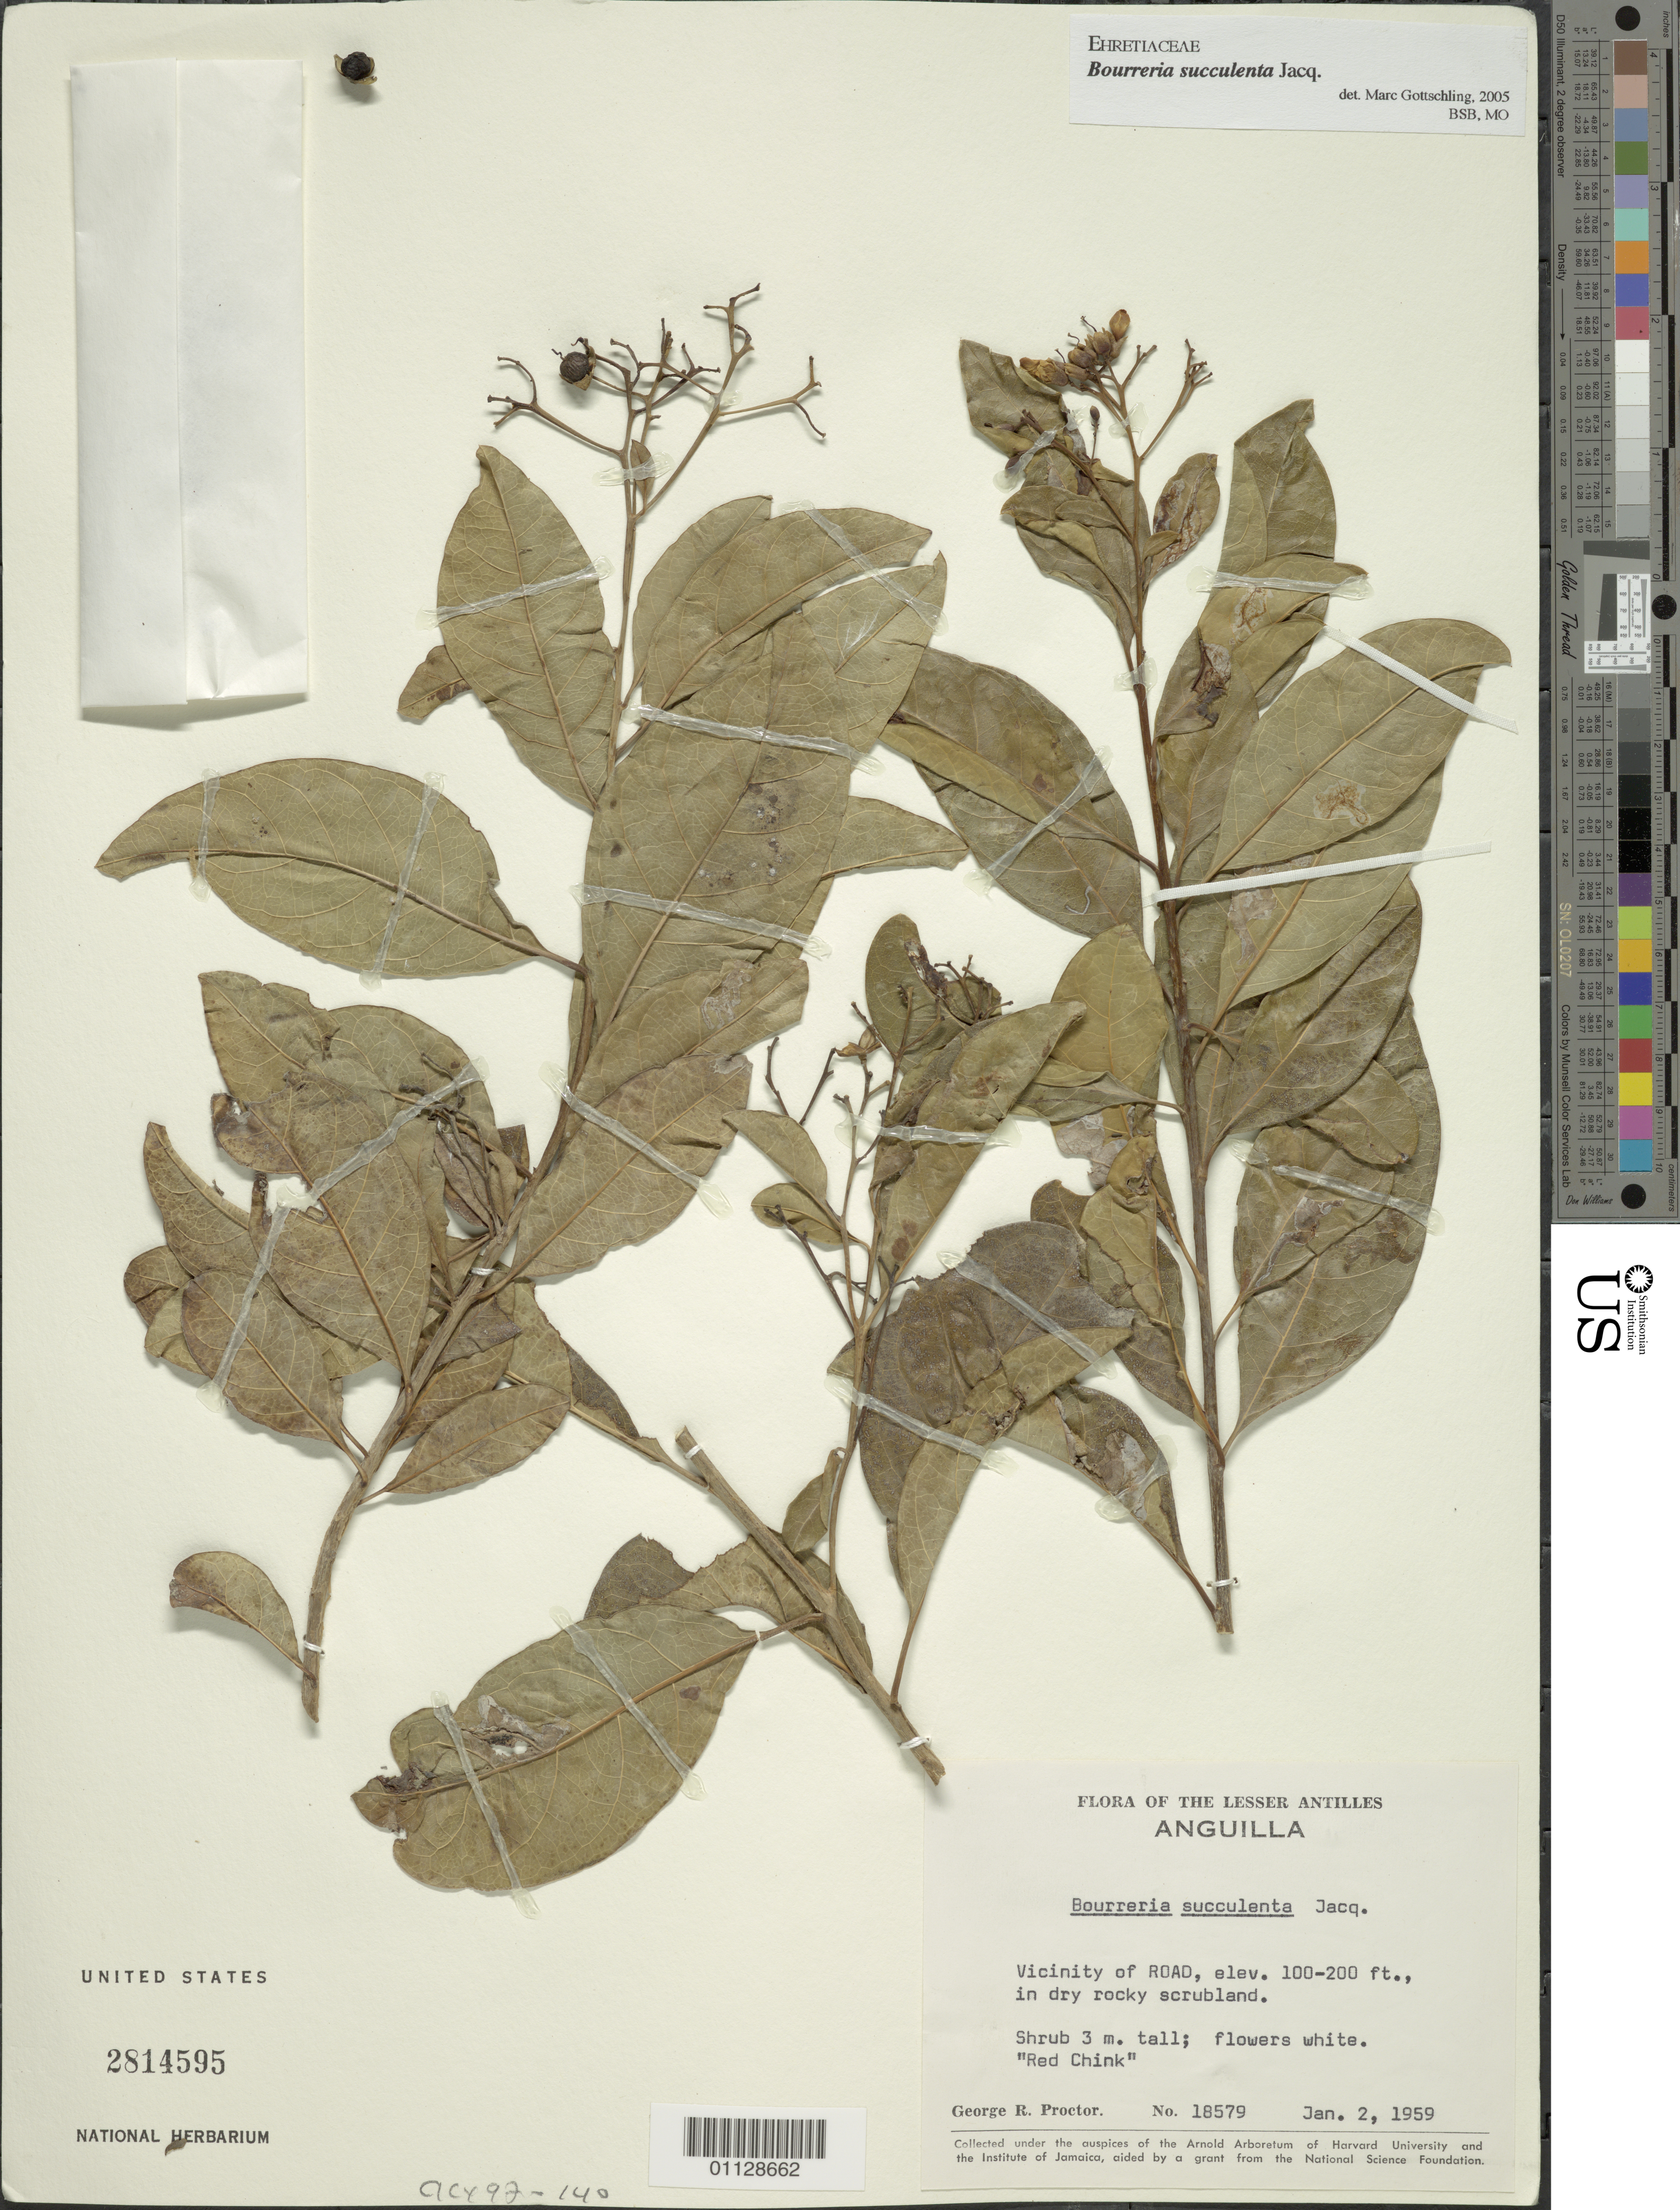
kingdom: Plantae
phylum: Tracheophyta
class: Magnoliopsida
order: Boraginales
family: Ehretiaceae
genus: Bourreria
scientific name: Bourreria succulenta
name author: Jacq.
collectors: G. R. Proctor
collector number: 18579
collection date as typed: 02 Jan 1959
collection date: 1959-01-02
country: Anguilla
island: Anguilla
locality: Vicinity of Road, in dry rocky scrubland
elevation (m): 30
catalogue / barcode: US 2814595